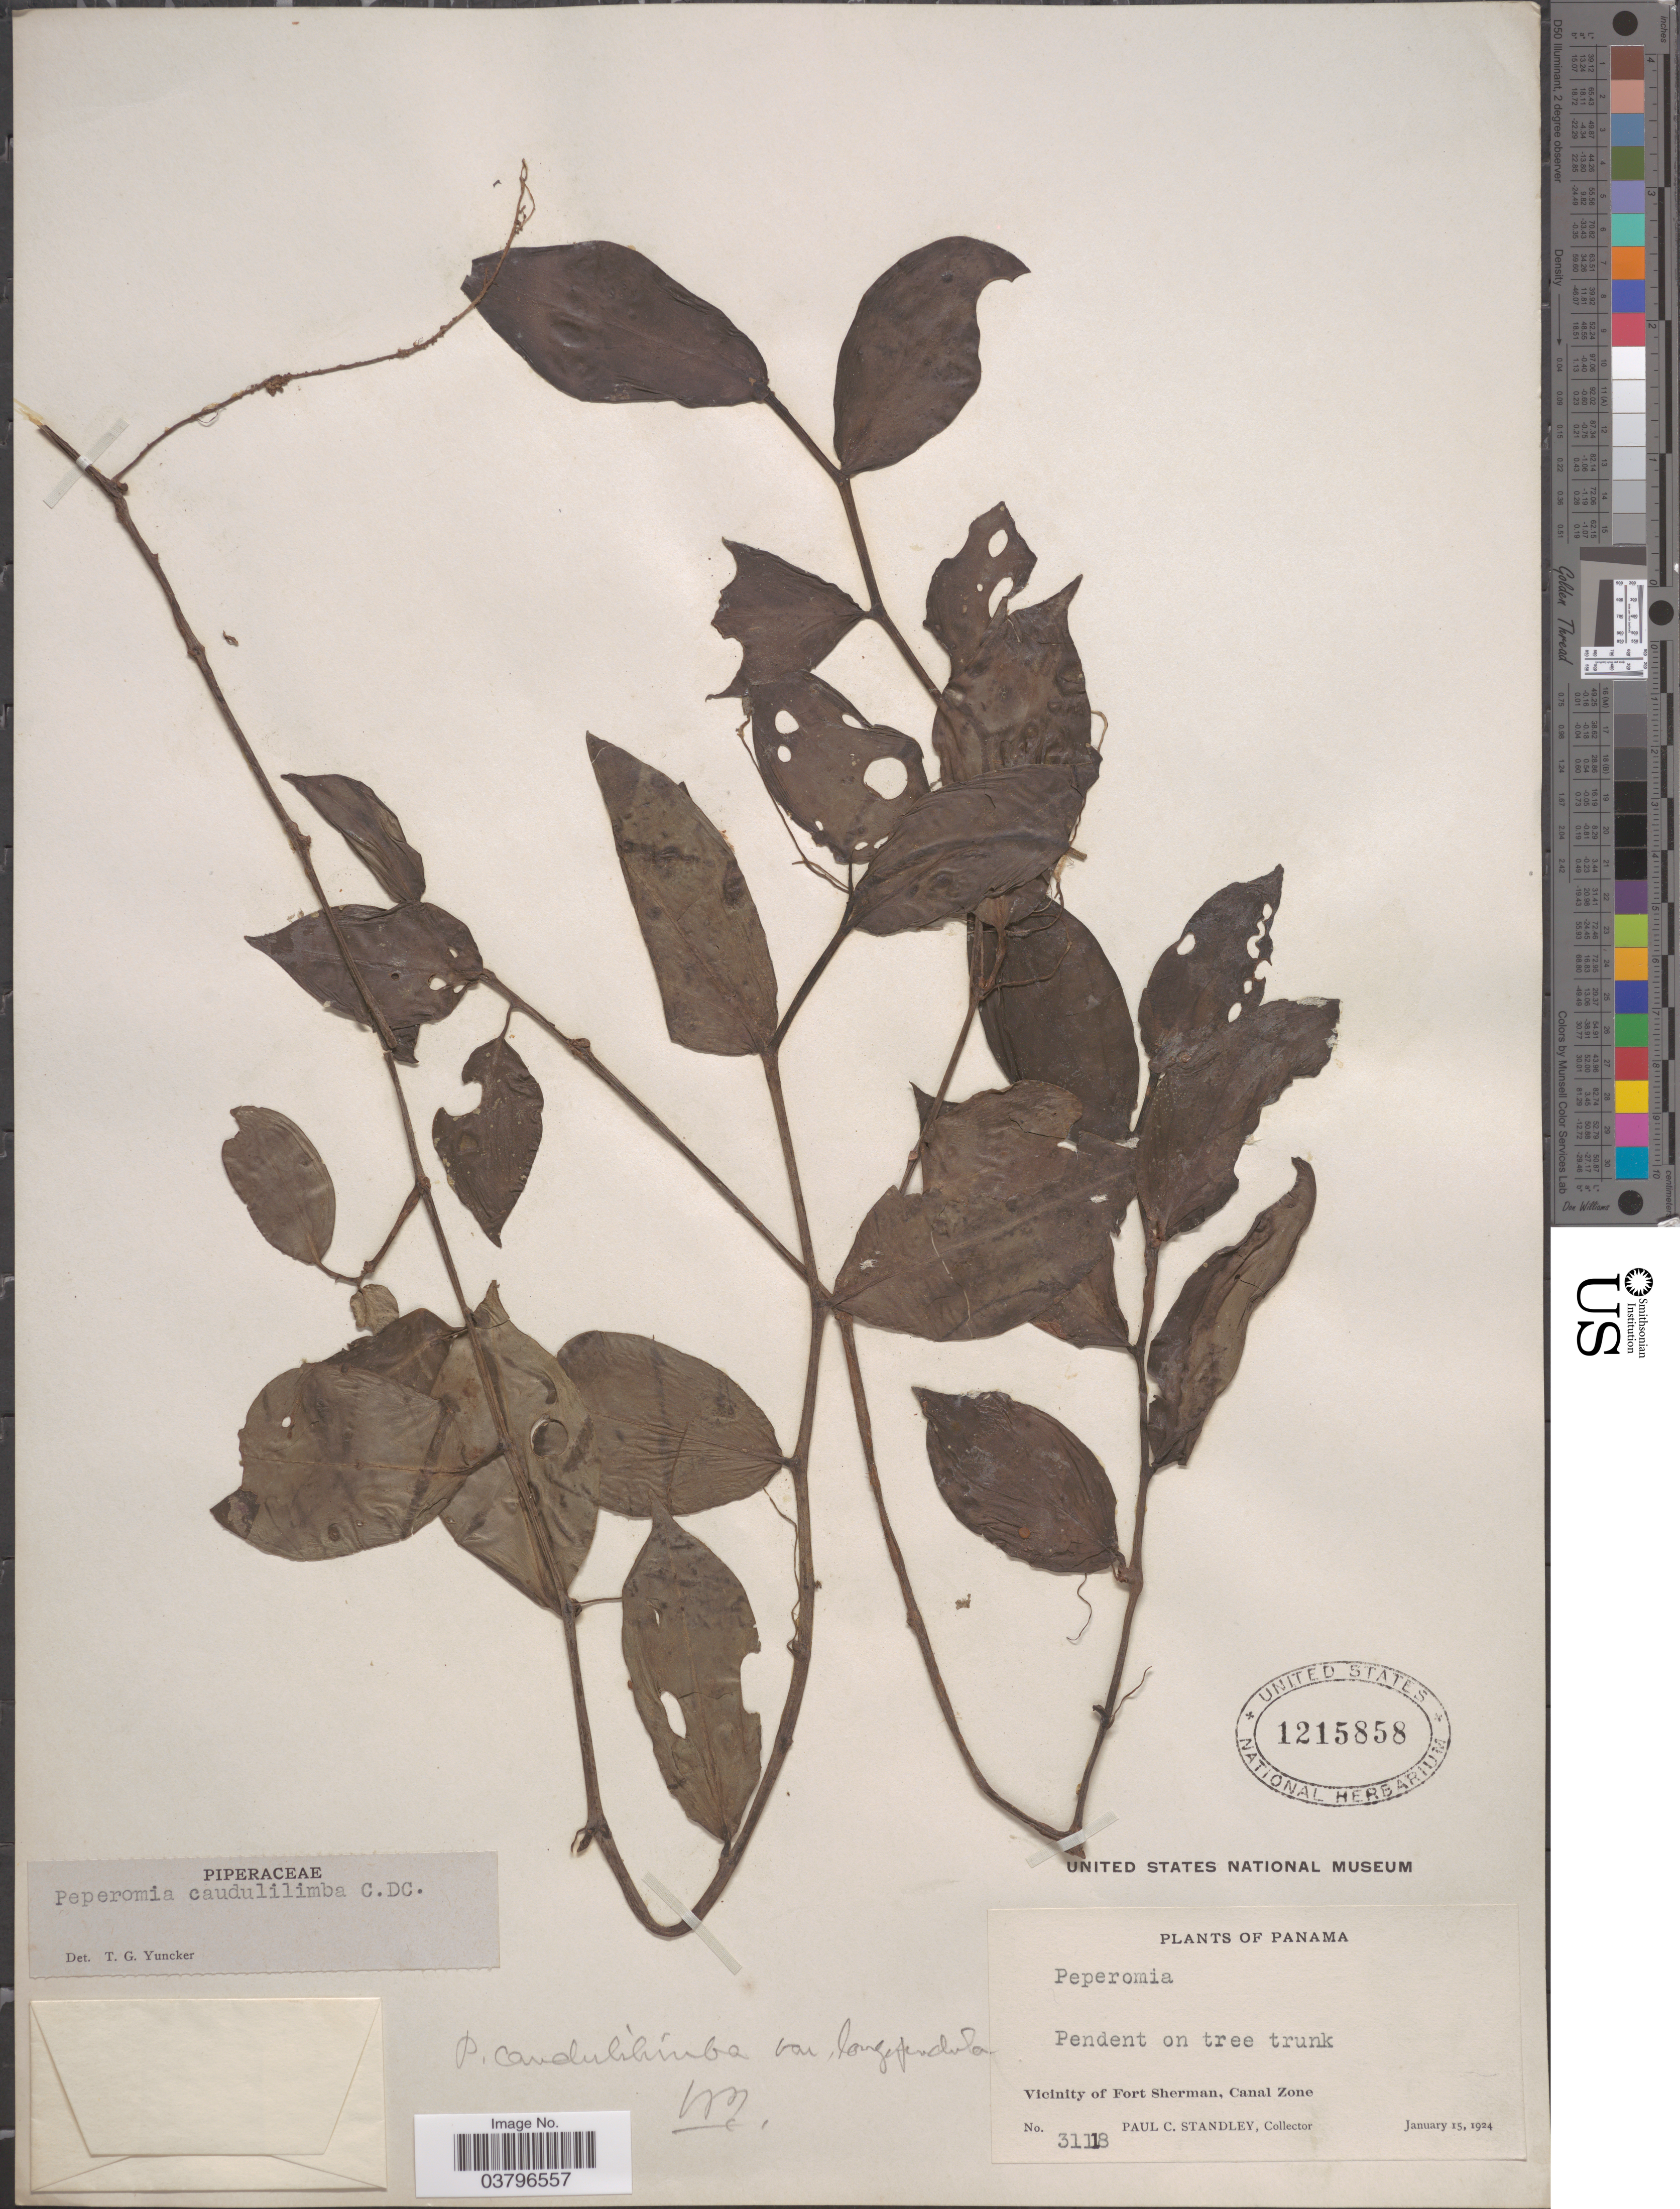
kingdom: Plantae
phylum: Tracheophyta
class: Magnoliopsida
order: Piperales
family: Piperaceae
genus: Peperomia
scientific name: Peperomia caudulilimba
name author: C. DC.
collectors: P. C. Standley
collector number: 31118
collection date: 1924-01-15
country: Panama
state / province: Colón / Panamá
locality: Vicinity of Fort Sherman, Canal Zone.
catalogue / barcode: US 1215858